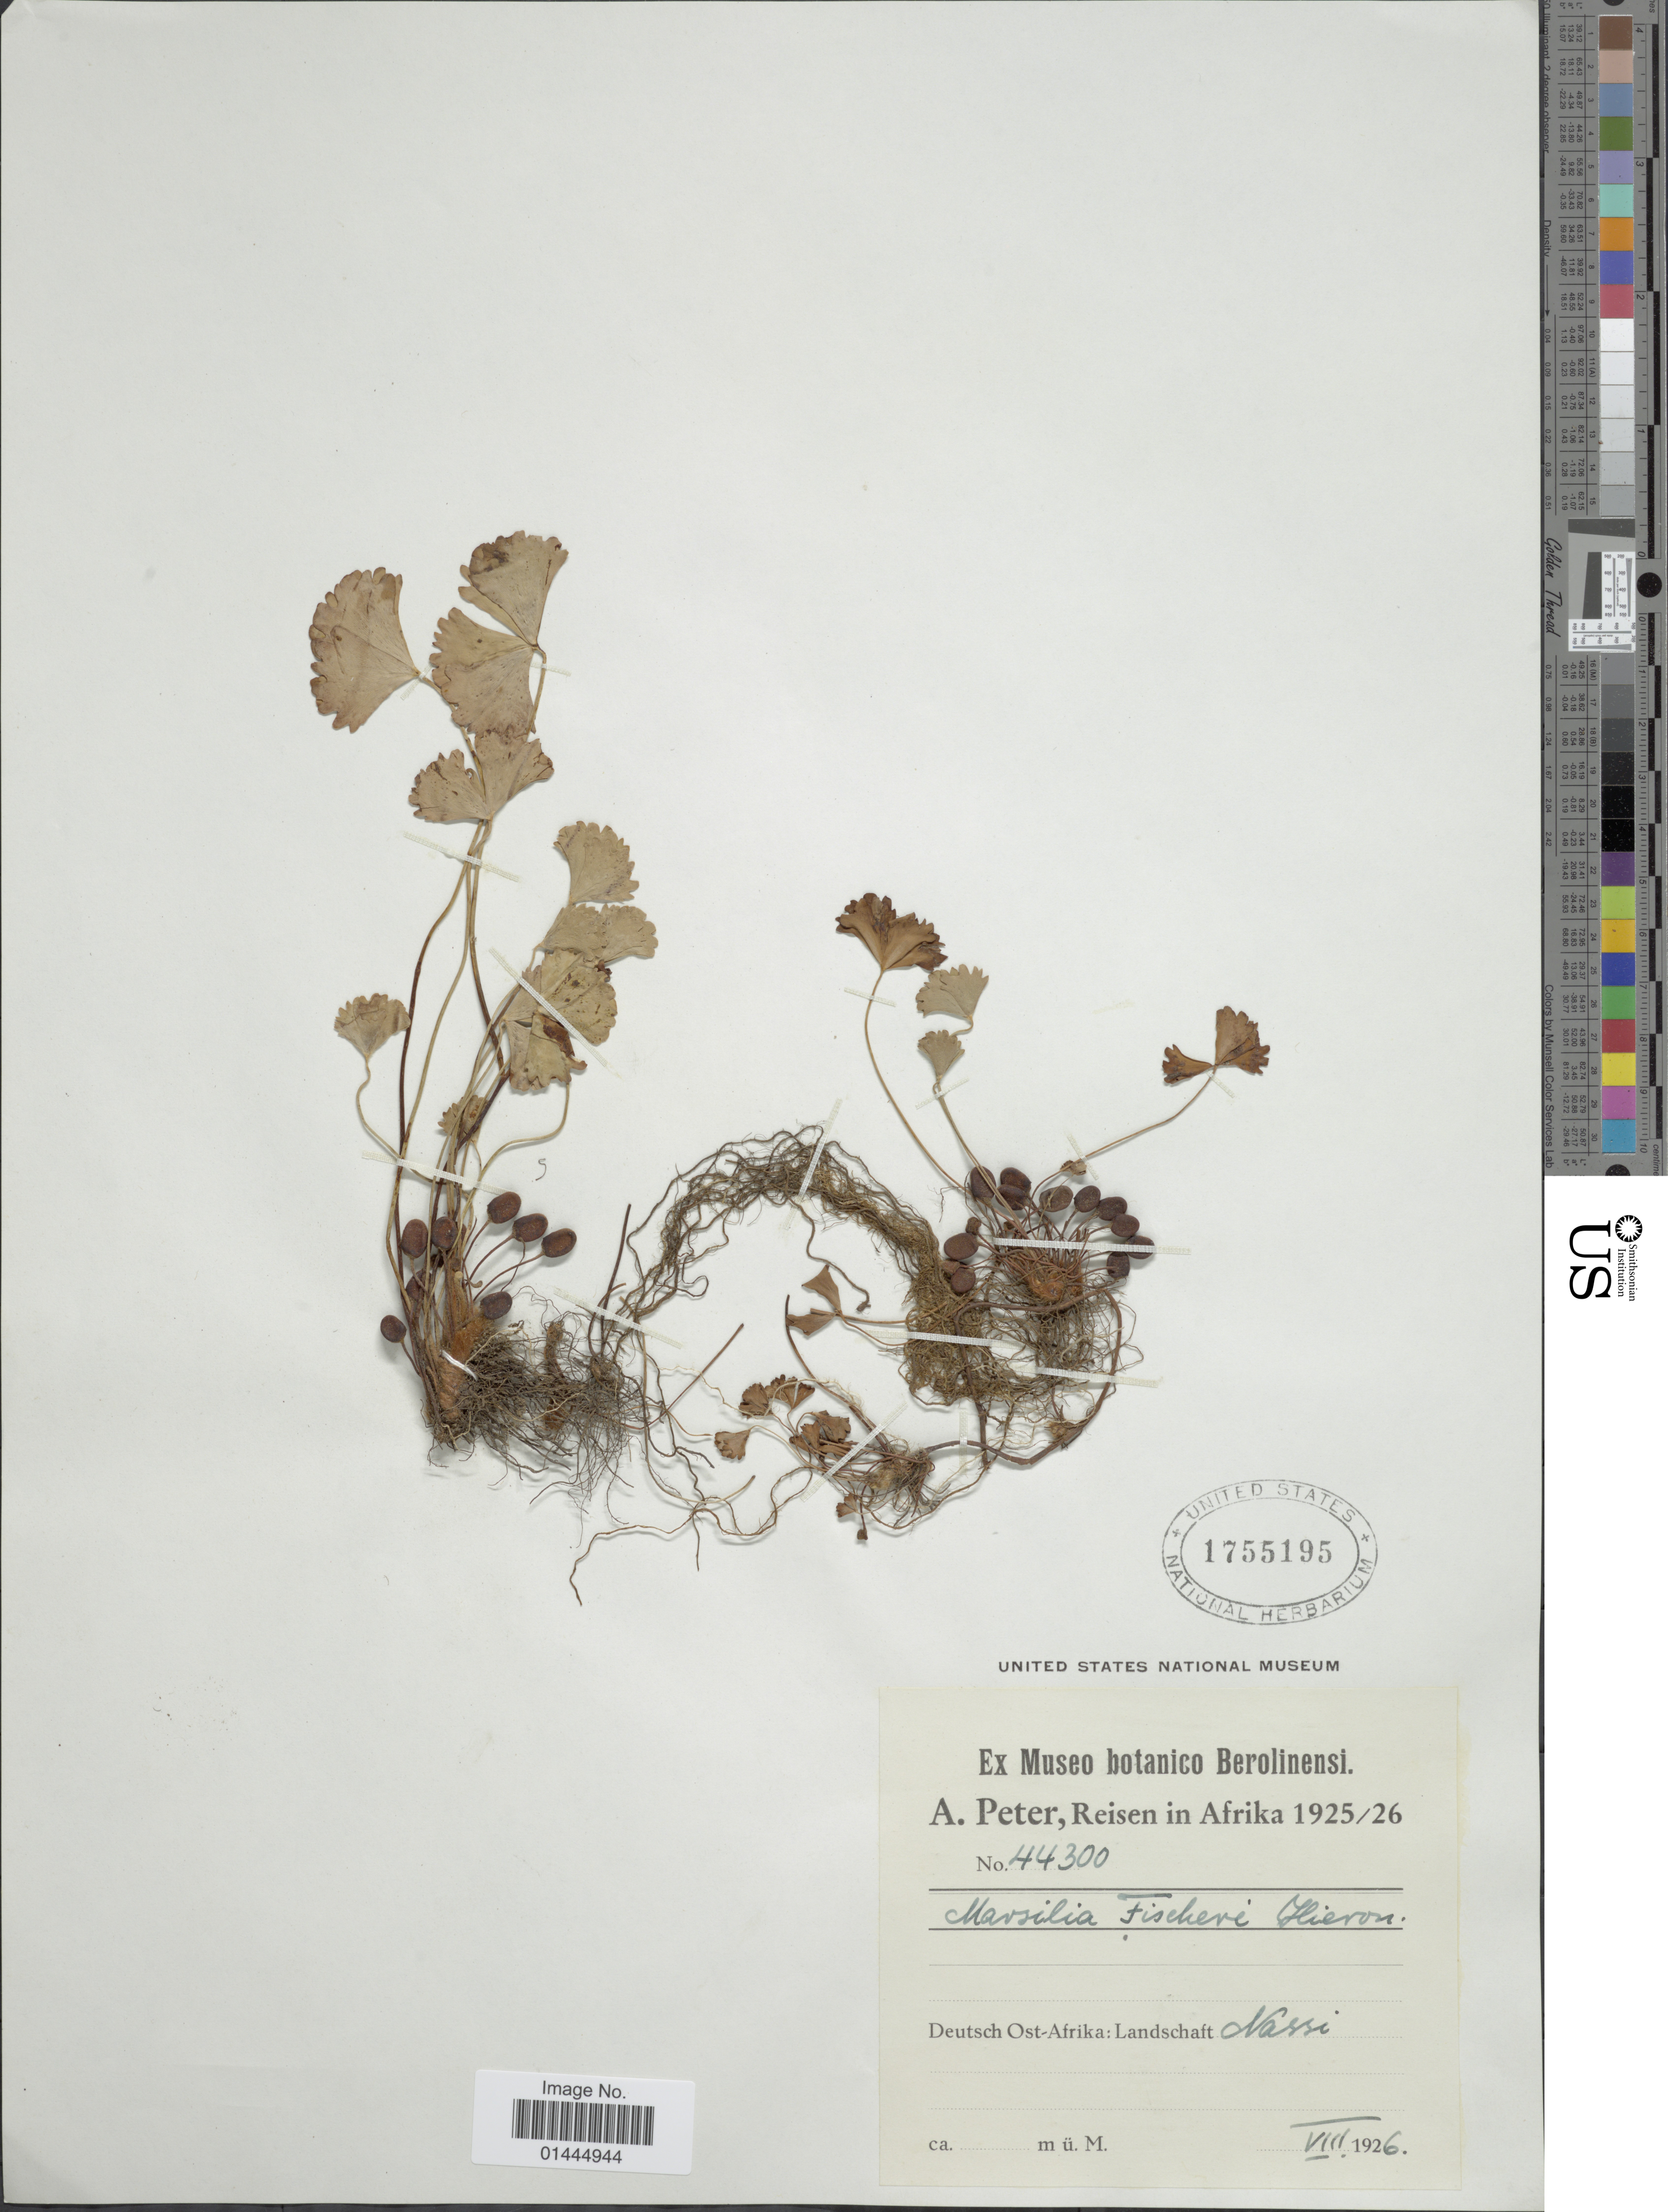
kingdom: Plantae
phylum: Tracheophyta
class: Polypodiopsida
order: Salviniales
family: Marsileaceae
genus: Marsilea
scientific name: Marsilea fischeri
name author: Hieron.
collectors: A. Peter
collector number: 44300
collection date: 1926-08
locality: Deutsch Ost-Afrika: Landchaft Narri [interpreted].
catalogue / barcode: US 1755195